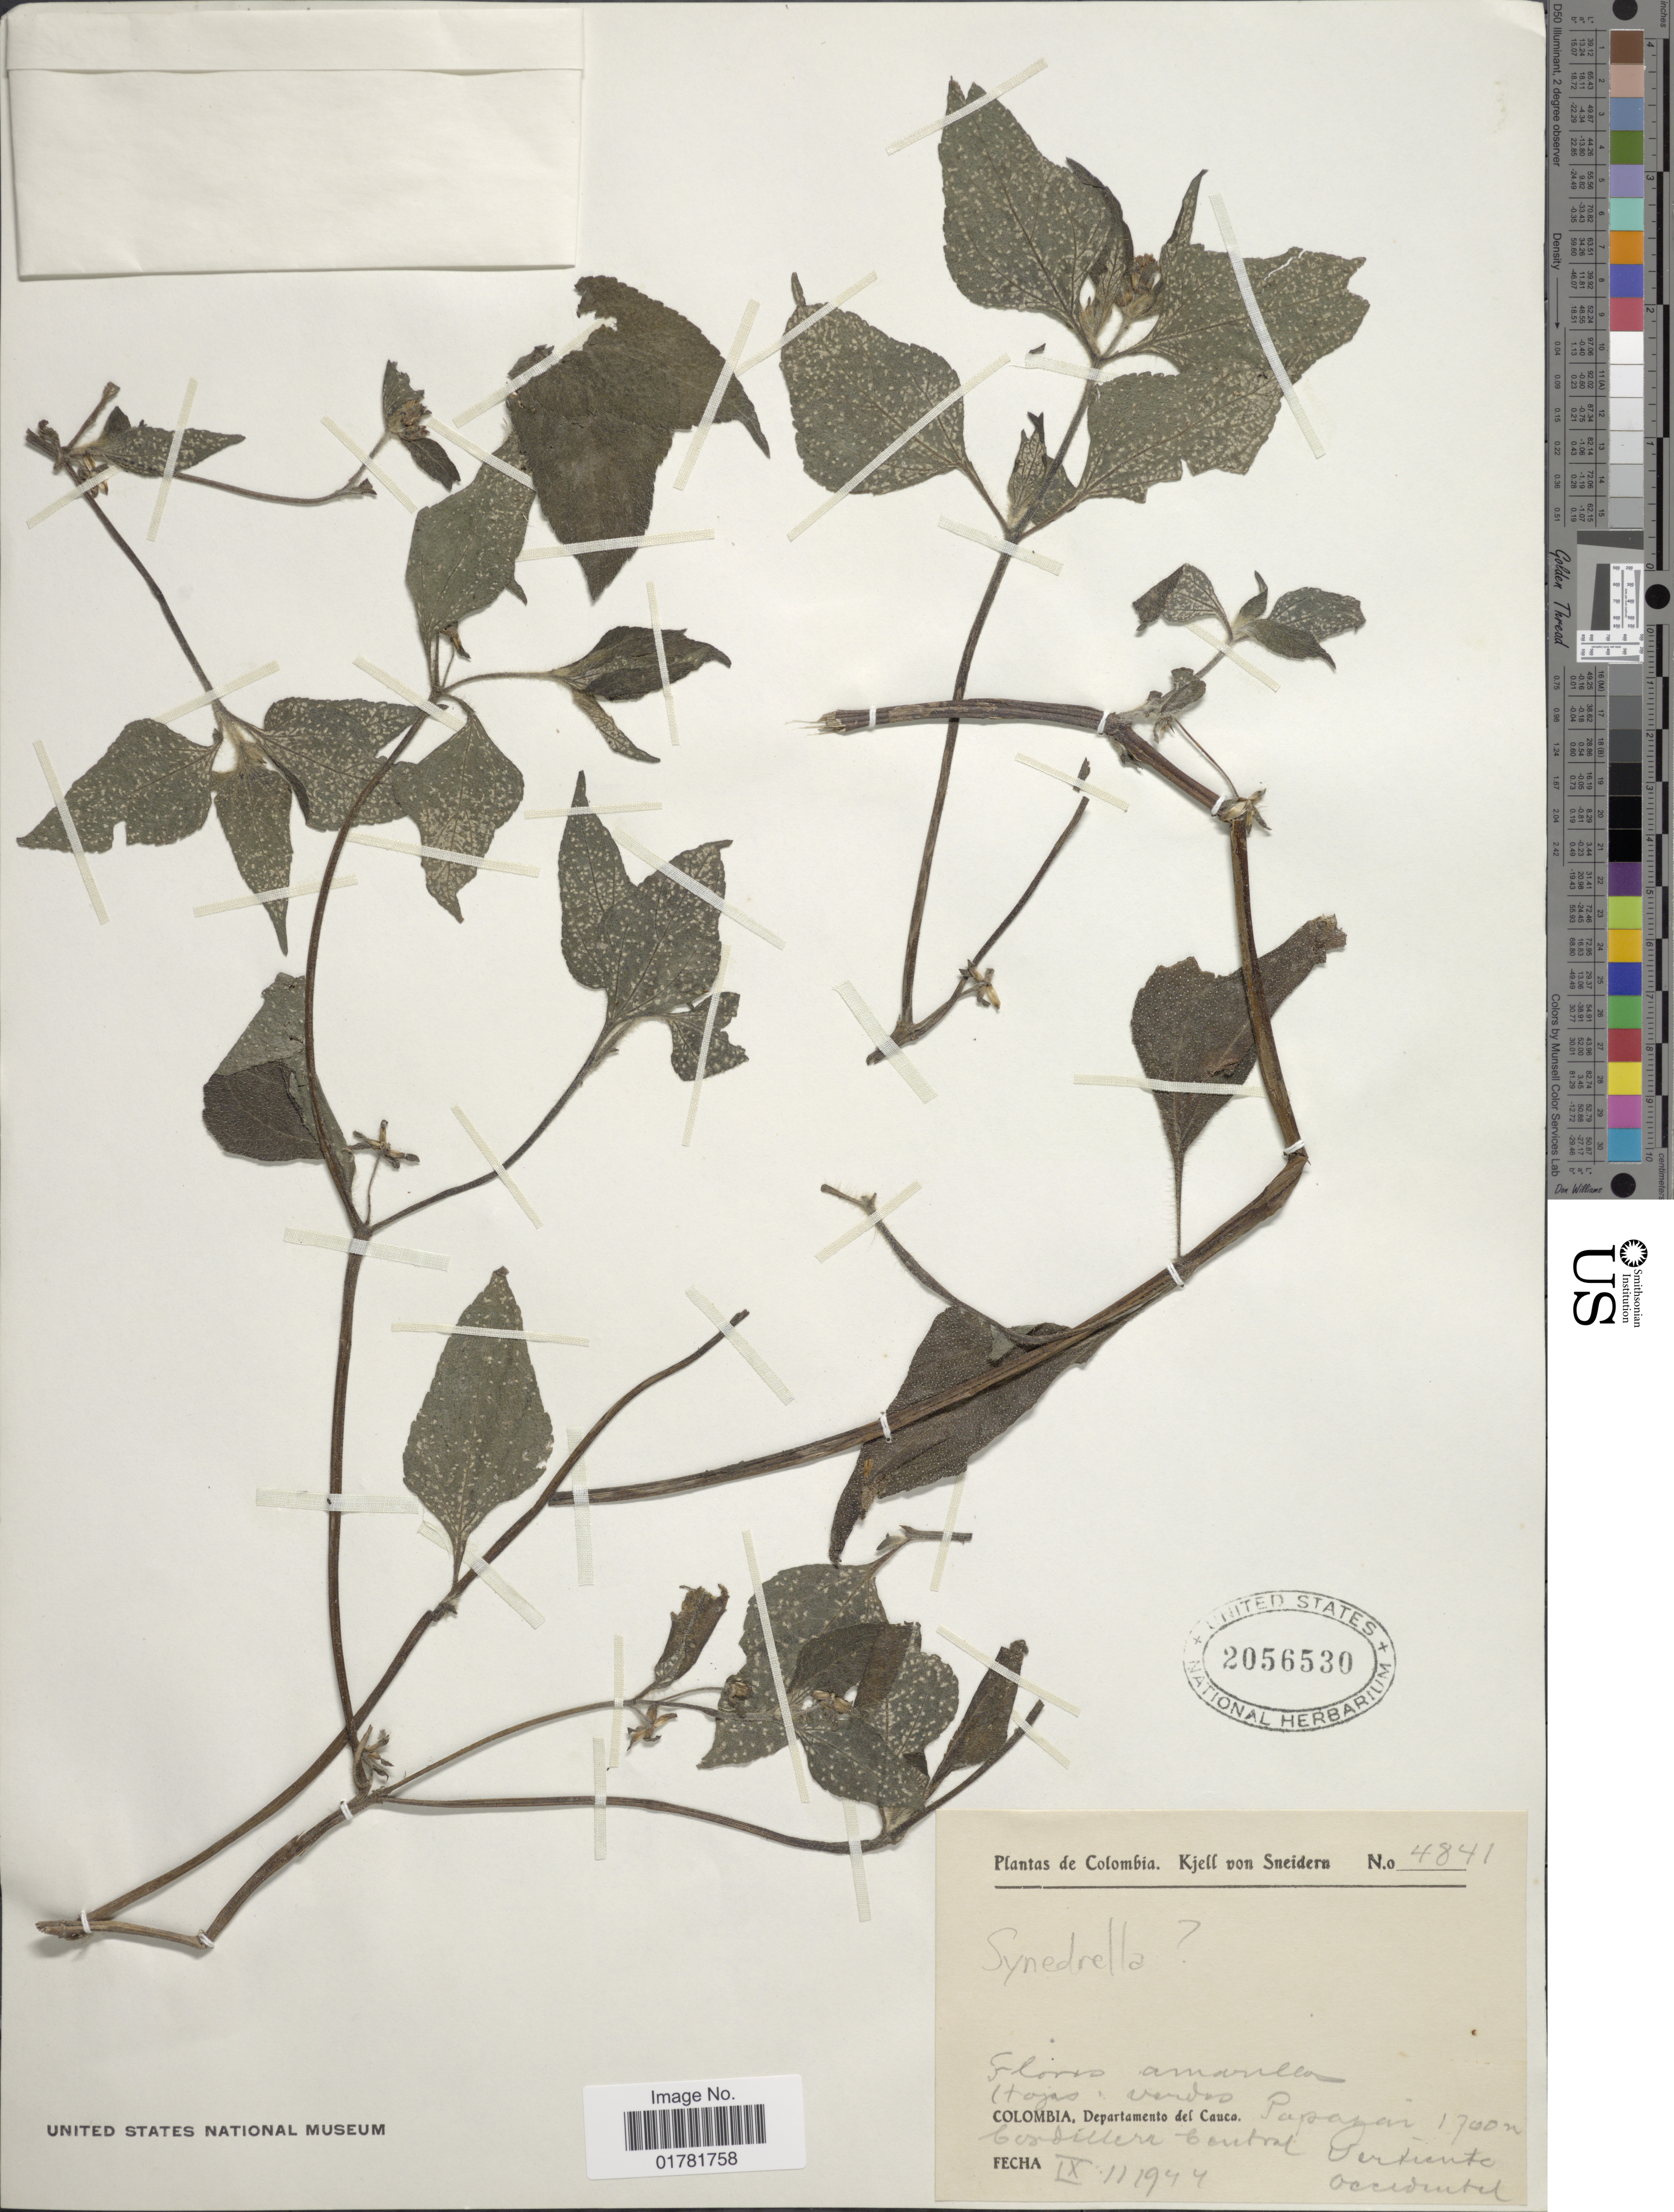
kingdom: Plantae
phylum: Tracheophyta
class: Magnoliopsida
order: Asterales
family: Asteraceae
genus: Calyptocarpus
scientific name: Calyptocarpus baristatus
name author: (DC.) H. Rob.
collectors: K. von Sneidern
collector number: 4841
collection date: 1944-09-11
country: Colombia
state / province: Cauca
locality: Departamento del Cauca, Papayan, Cordillera Central, Vertiente Occidental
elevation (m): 1700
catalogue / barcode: US 2056530